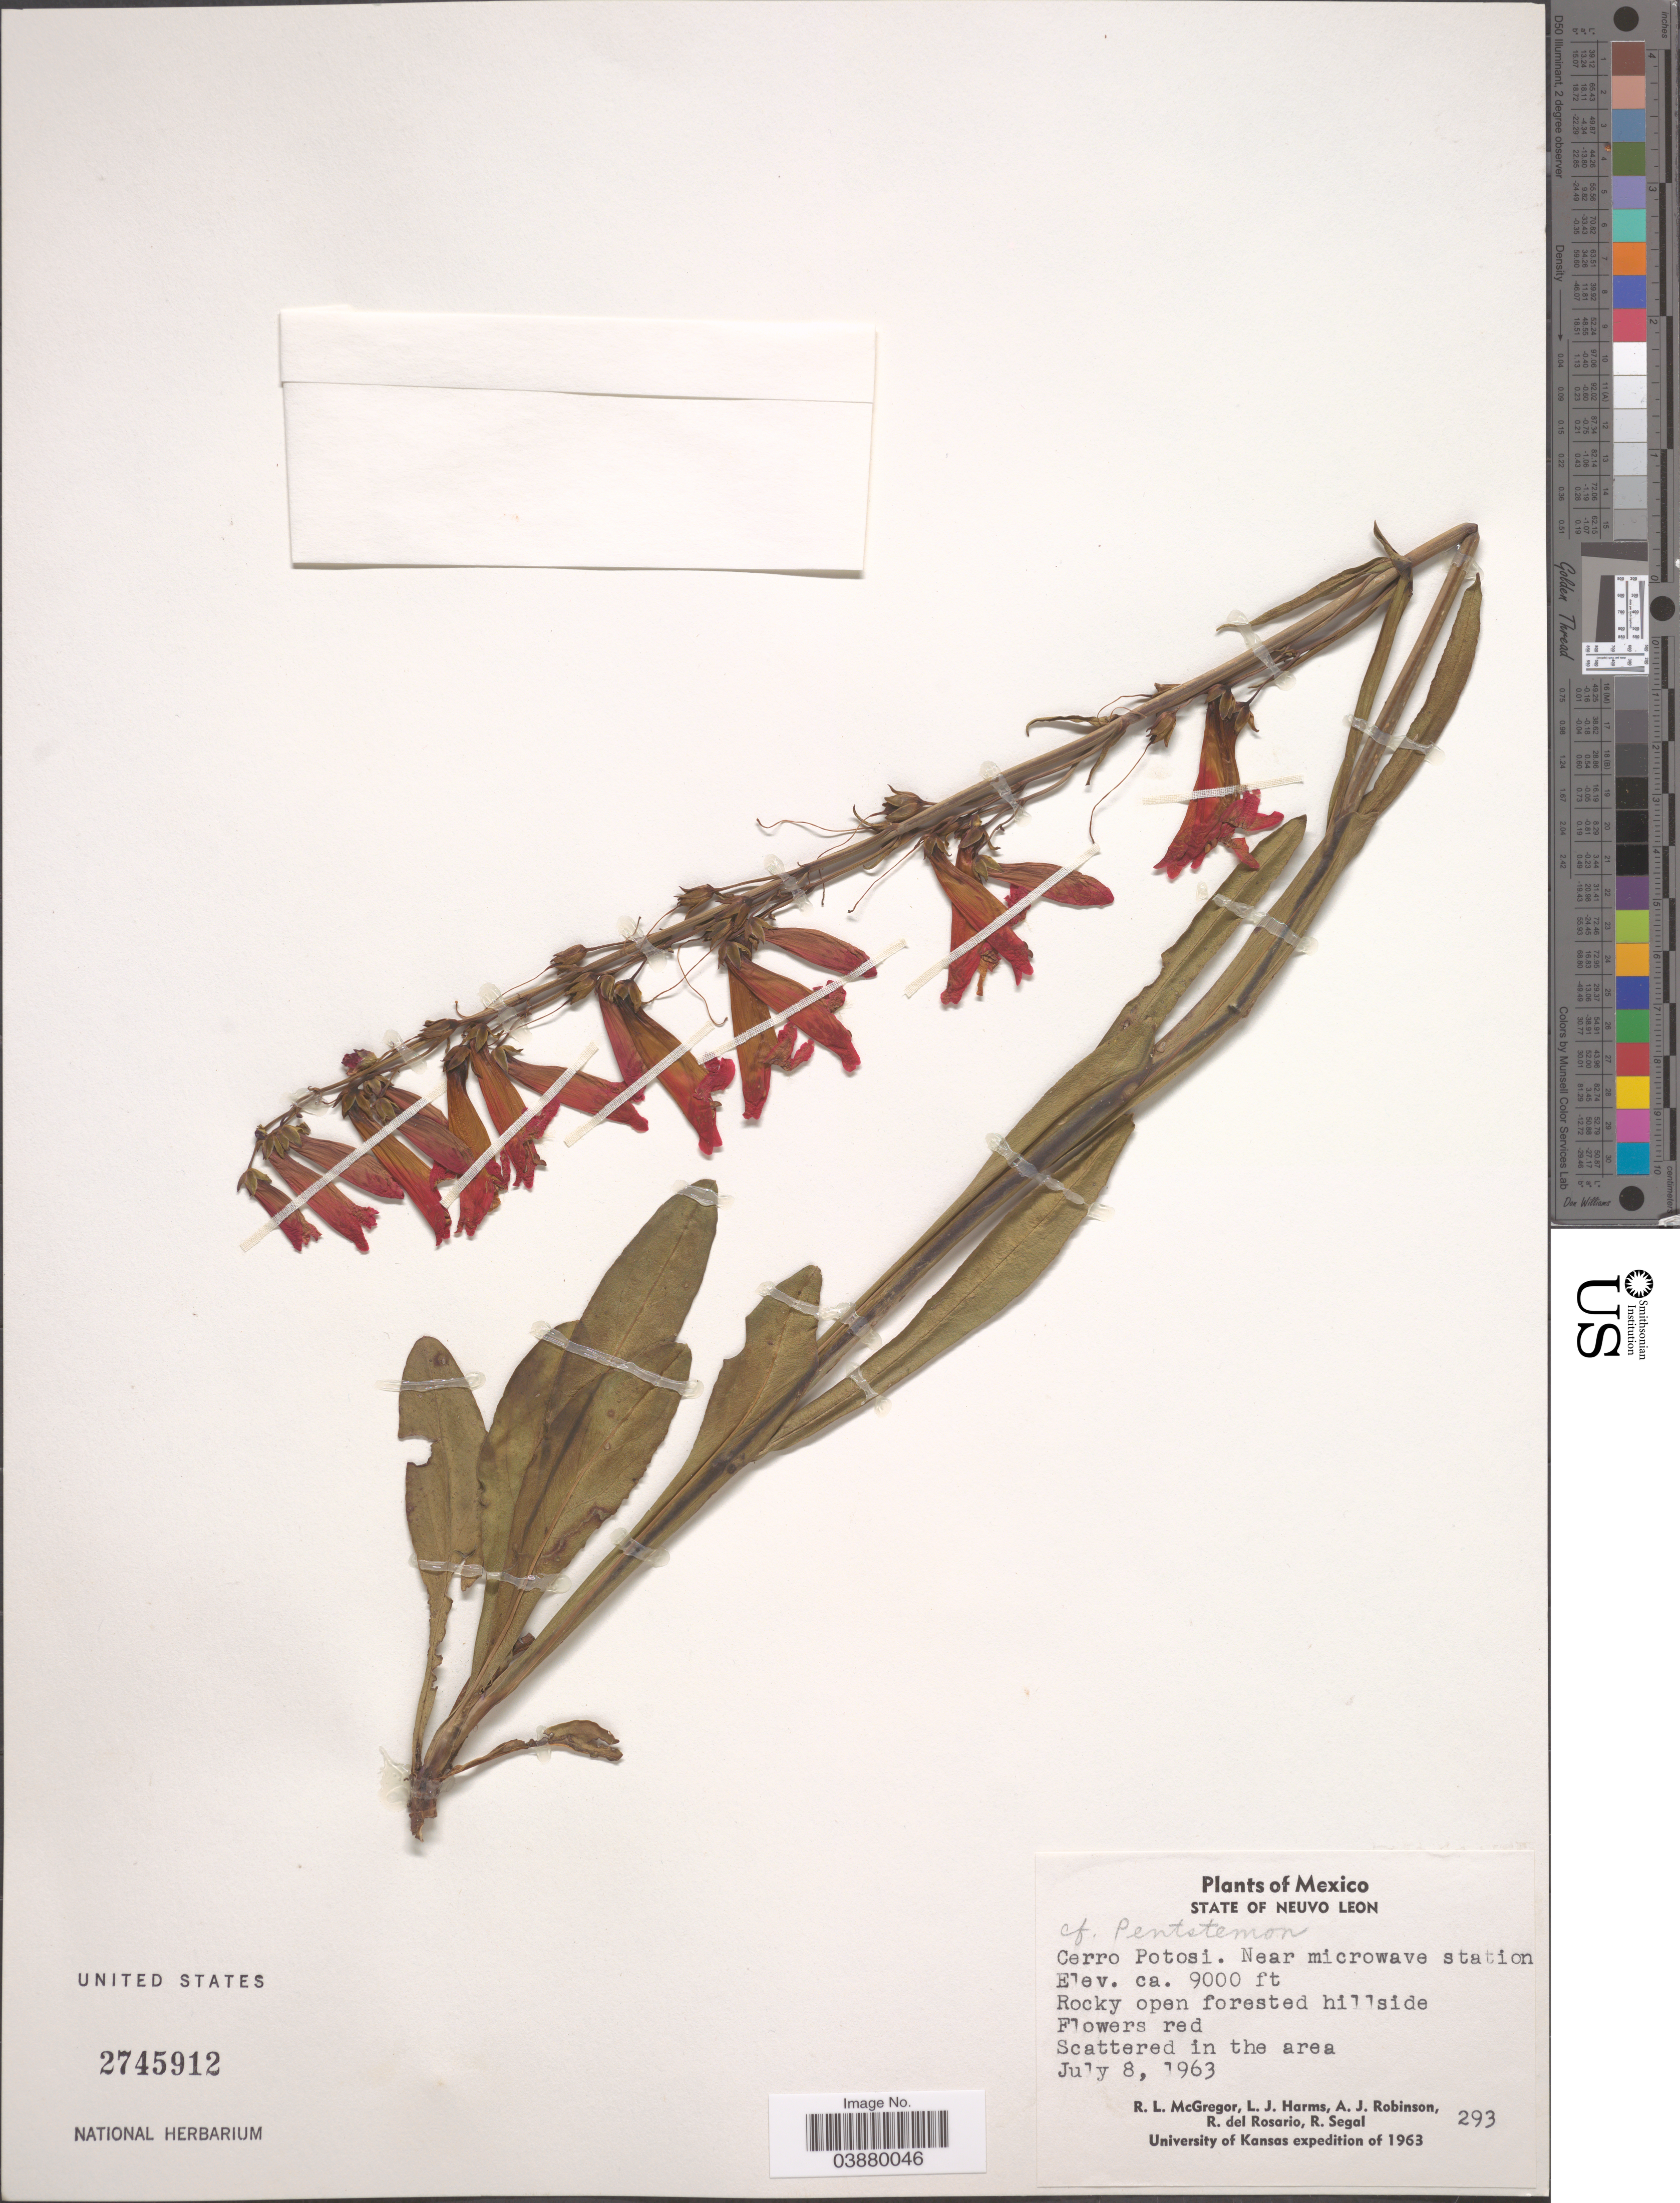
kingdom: Plantae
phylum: Tracheophyta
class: Magnoliopsida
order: Lamiales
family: Plantaginaceae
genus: Penstemon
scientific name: Penstemon sp.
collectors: R. McGregor, L. Harms, A. J. Robinson, R. del Rosario & R. Segal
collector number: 293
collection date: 1963-07-08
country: Mexico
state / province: Nuevo León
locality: Cerro Potosi. Near microwave station.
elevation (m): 2743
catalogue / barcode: US 2745912